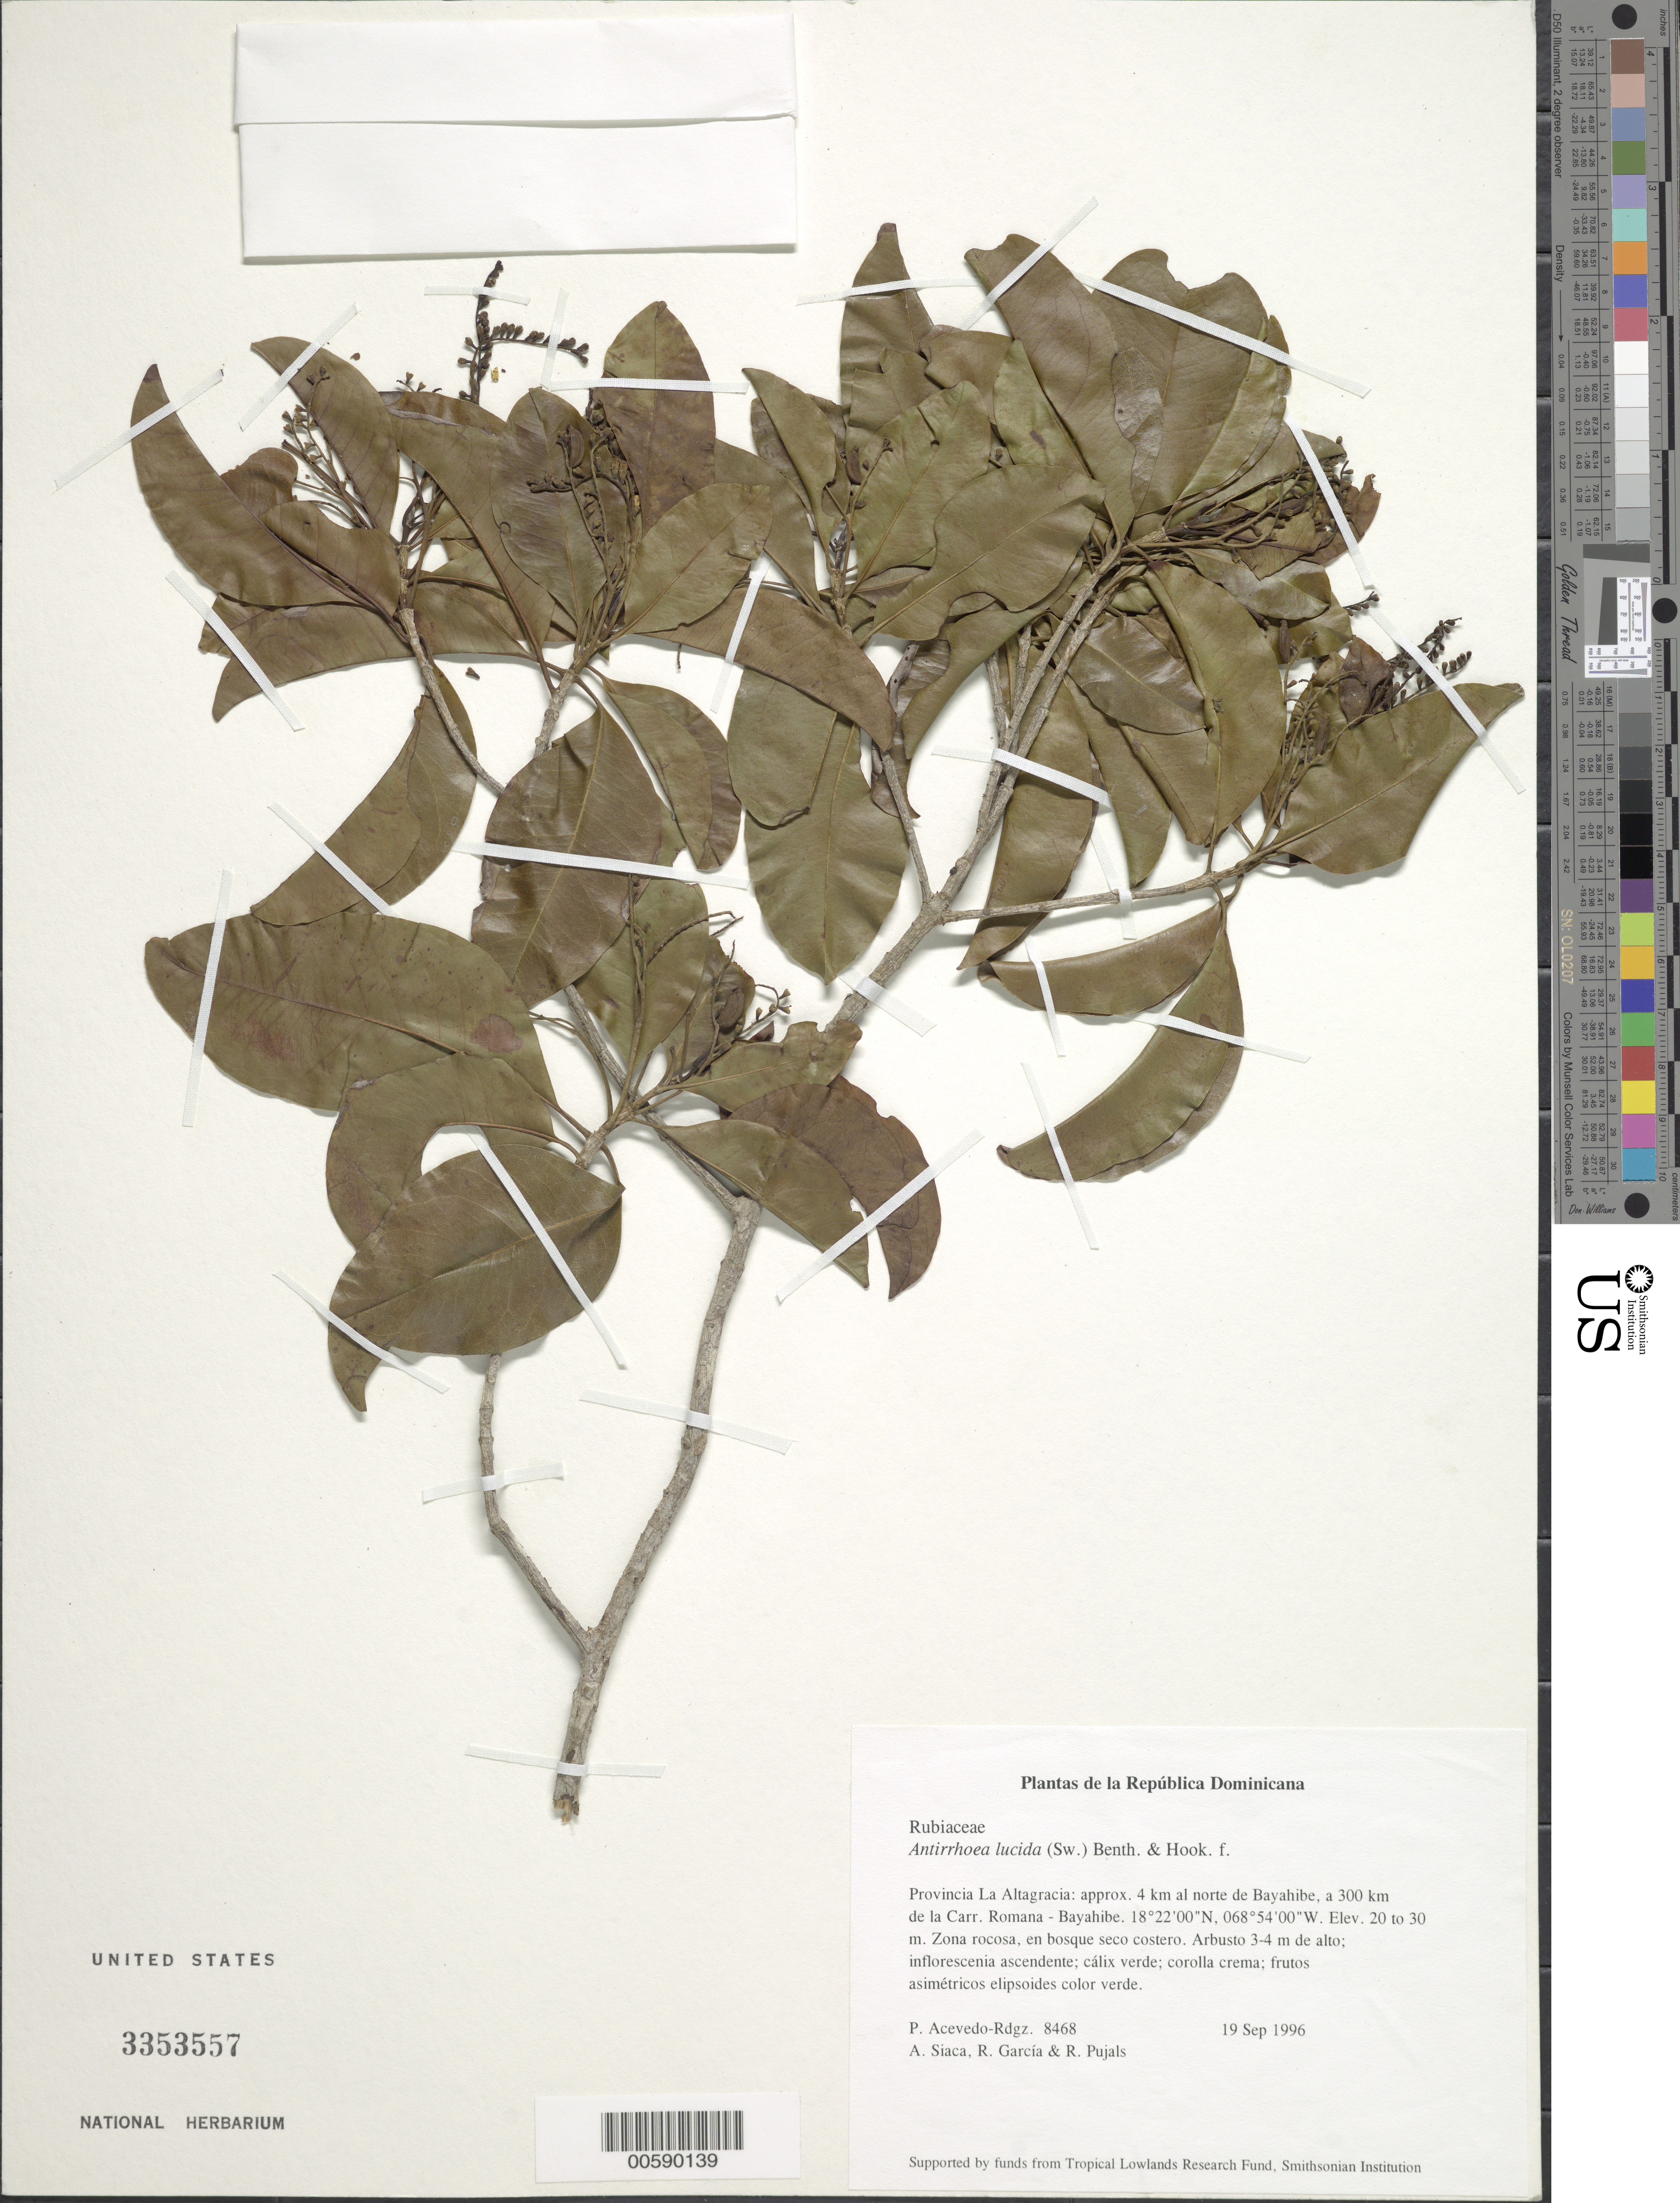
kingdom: Plantae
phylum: Tracheophyta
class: Magnoliopsida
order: Gentianales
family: Rubiaceae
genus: Stenostomum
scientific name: Stenostomum lucidum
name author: (Sw.) C.F. Gaertn.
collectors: P. Acevedo-Rodr., A. Siaca, R. G. García & R. Pujals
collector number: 8468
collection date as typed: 19 Sep 1996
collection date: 1996-09-19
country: Dominican Republic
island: Hispaniola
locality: Provincia La Altagracia: approx. 4 km al norte de Bayahibe, a 300 km de la Carr. Romana - Bayahibe.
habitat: Zona rocosa, en bosqueseco costero.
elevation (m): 20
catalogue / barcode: US 3353557